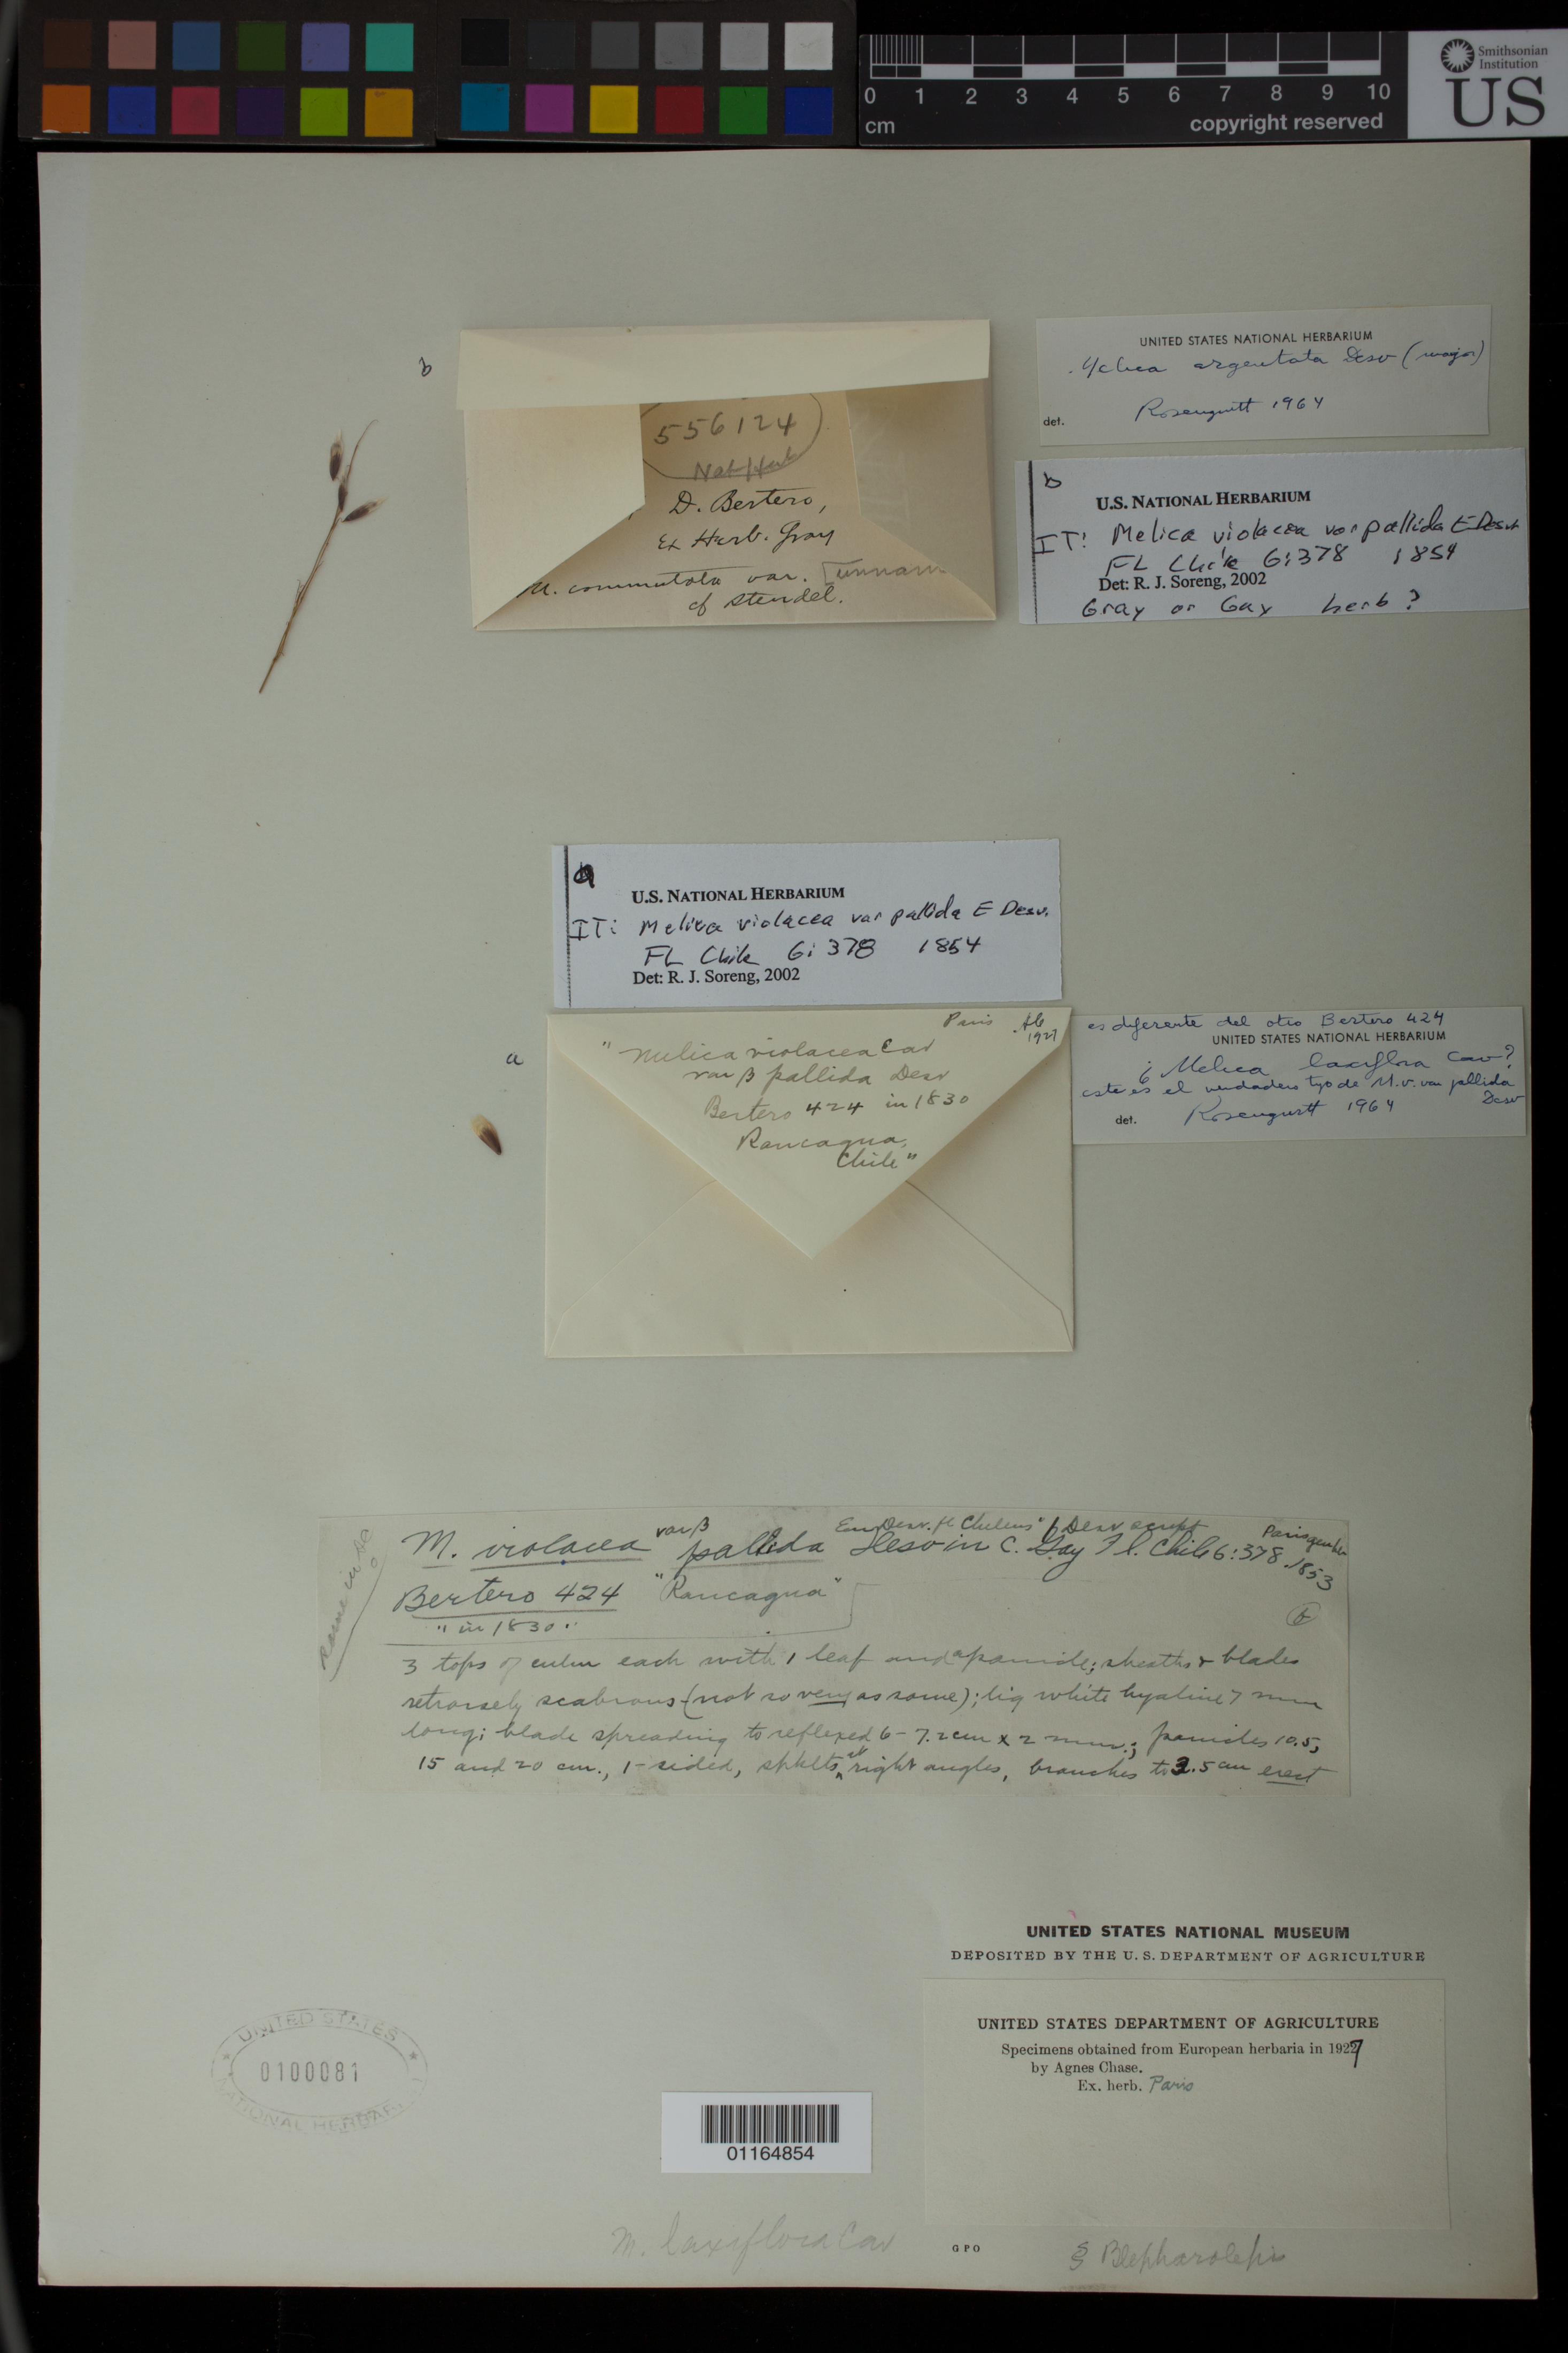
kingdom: Plantae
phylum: Tracheophyta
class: Liliopsida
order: Poales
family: Poaceae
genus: Melica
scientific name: Melica violacea var. pallida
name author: É. Desv. in Gay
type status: Type Collection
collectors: C. L. G. Bertero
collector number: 424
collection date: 1830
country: Chile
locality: Rancagua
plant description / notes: Fragmentary material of type specimens ex herb. Paris, ex herb. Gray. According to annotations, these 2 specimens of Bertero 424 represent different taxa.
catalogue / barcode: US 100081